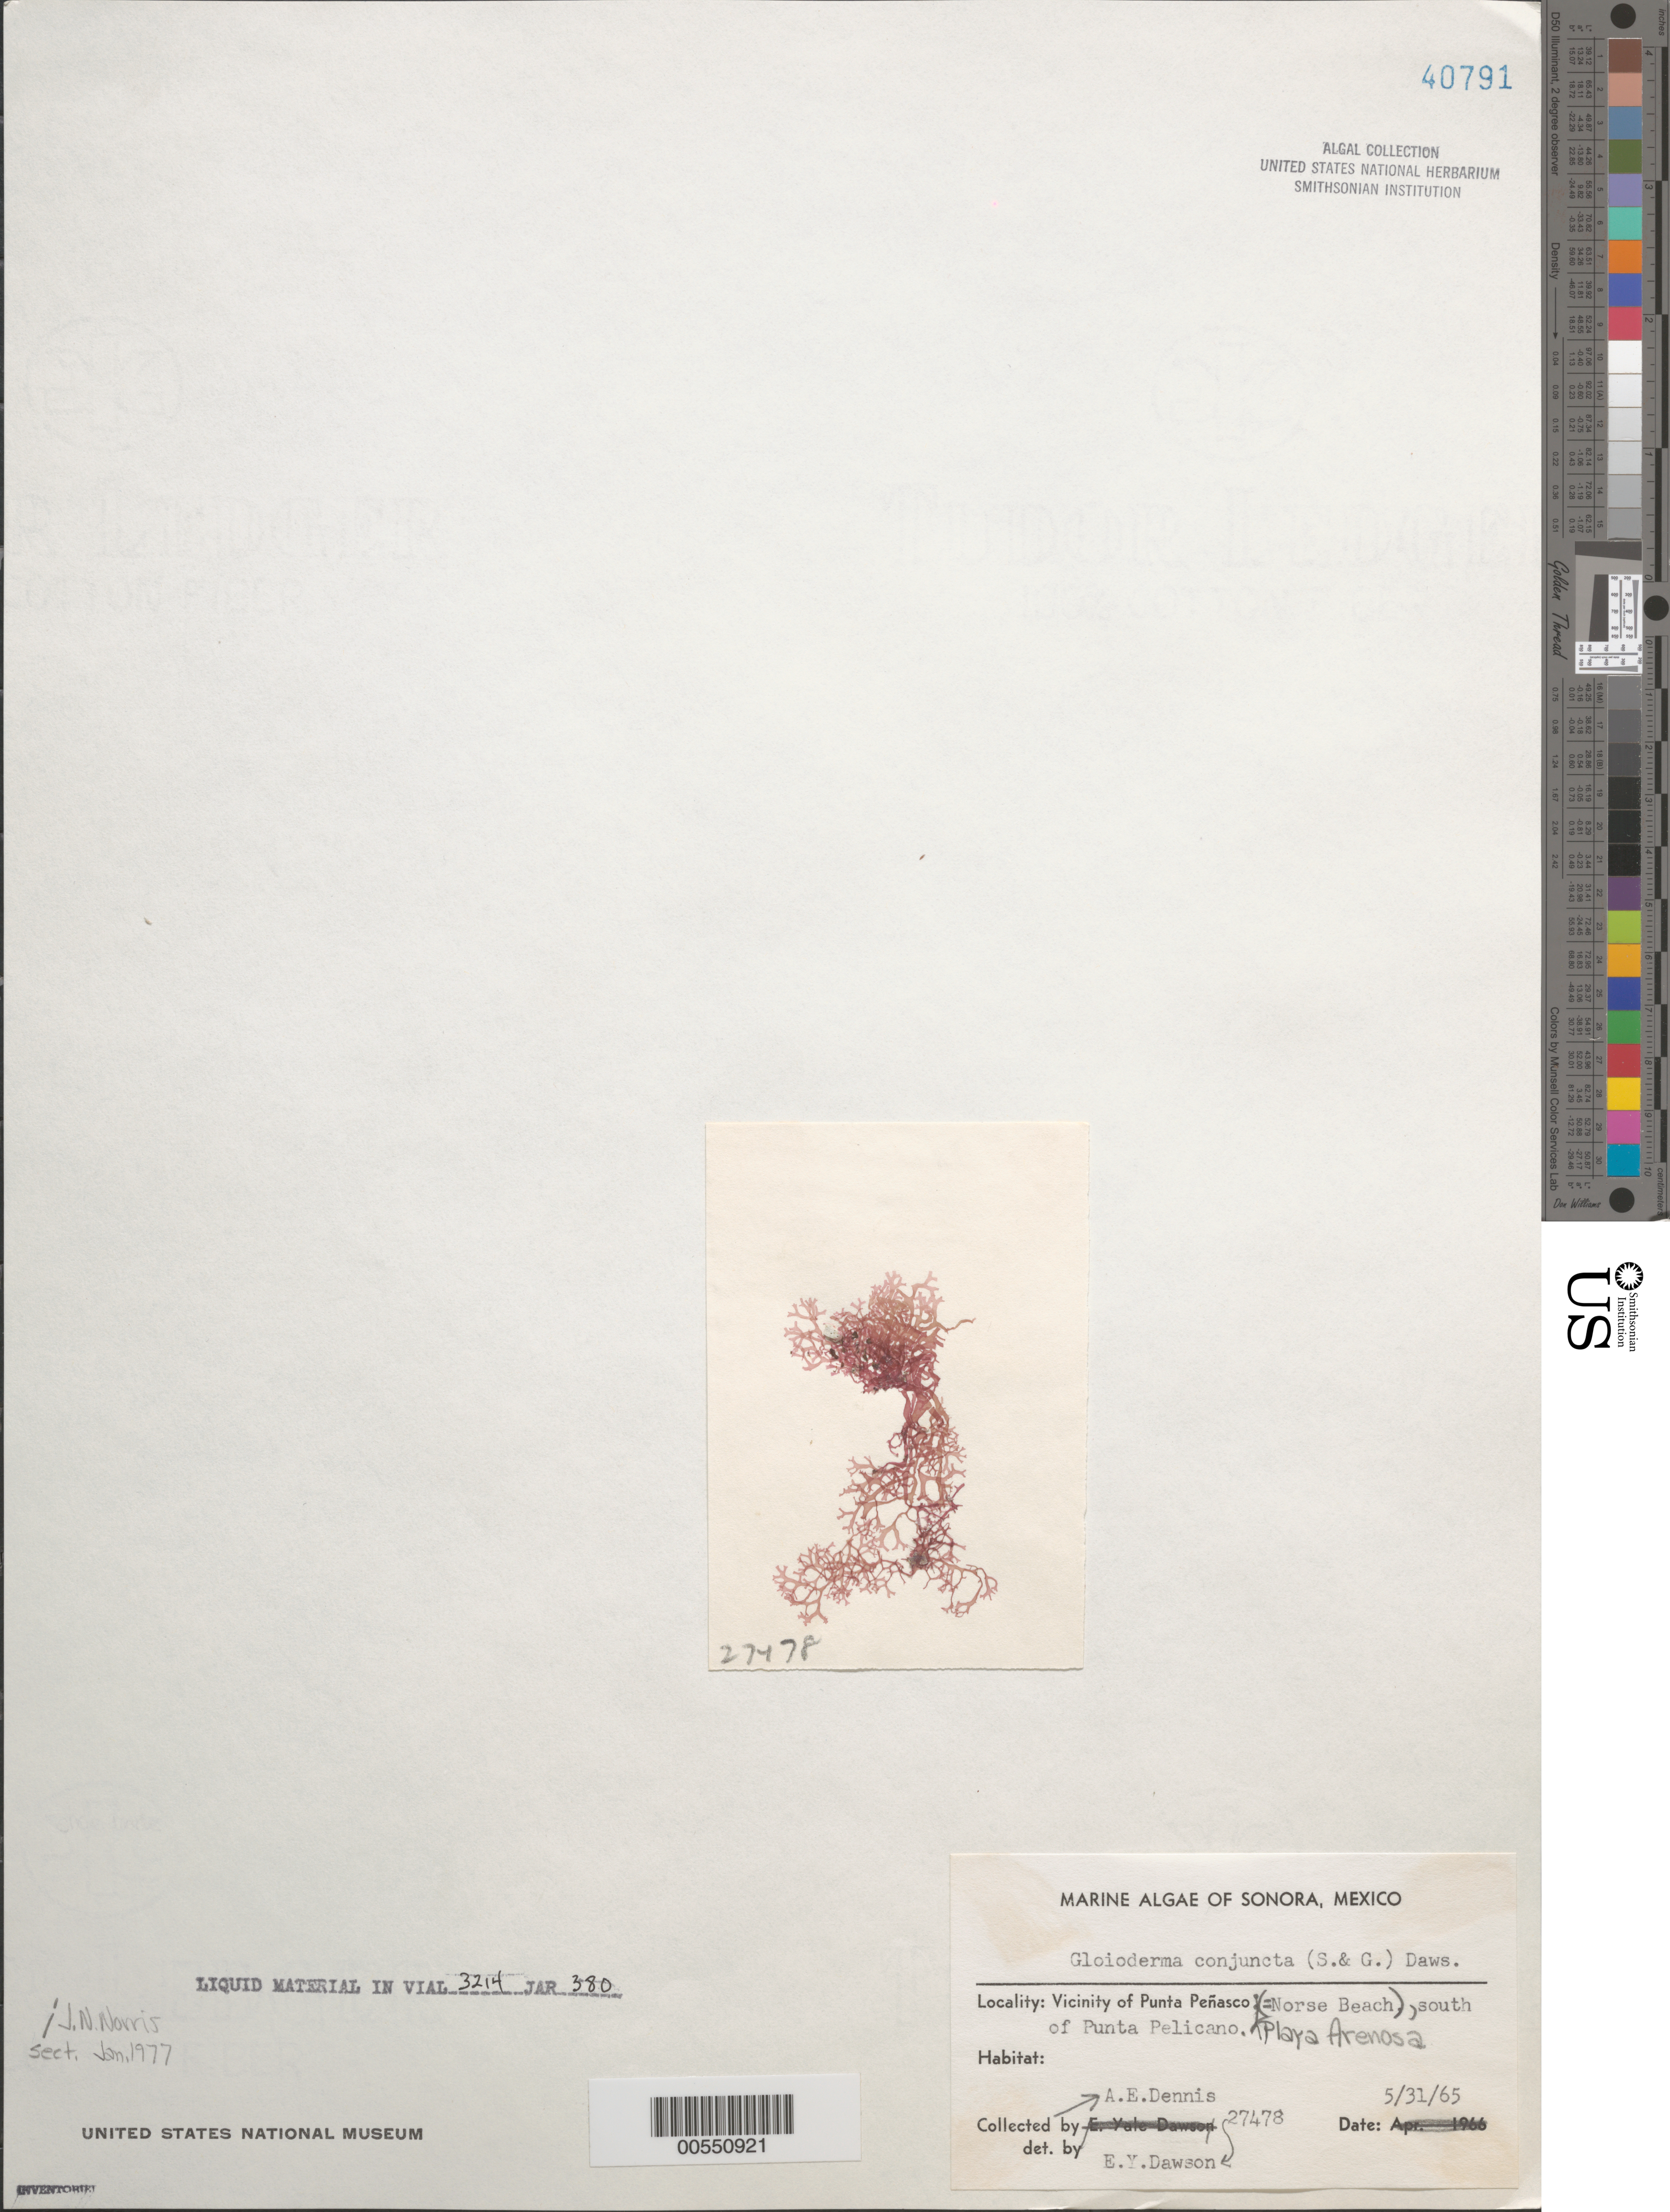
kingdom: Plantae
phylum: Rhodophyta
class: Florideophyceae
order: Rhodymeniales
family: Faucheaceae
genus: Gloioderma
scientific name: Gloioderma conjuncta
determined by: Dawson, E. Y.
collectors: A. Dennis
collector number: EYD 27478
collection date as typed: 31 May 1965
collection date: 1965-05-31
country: Mexico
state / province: Sonora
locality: Playa arenosa, south of punta pelicano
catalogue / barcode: US 40791